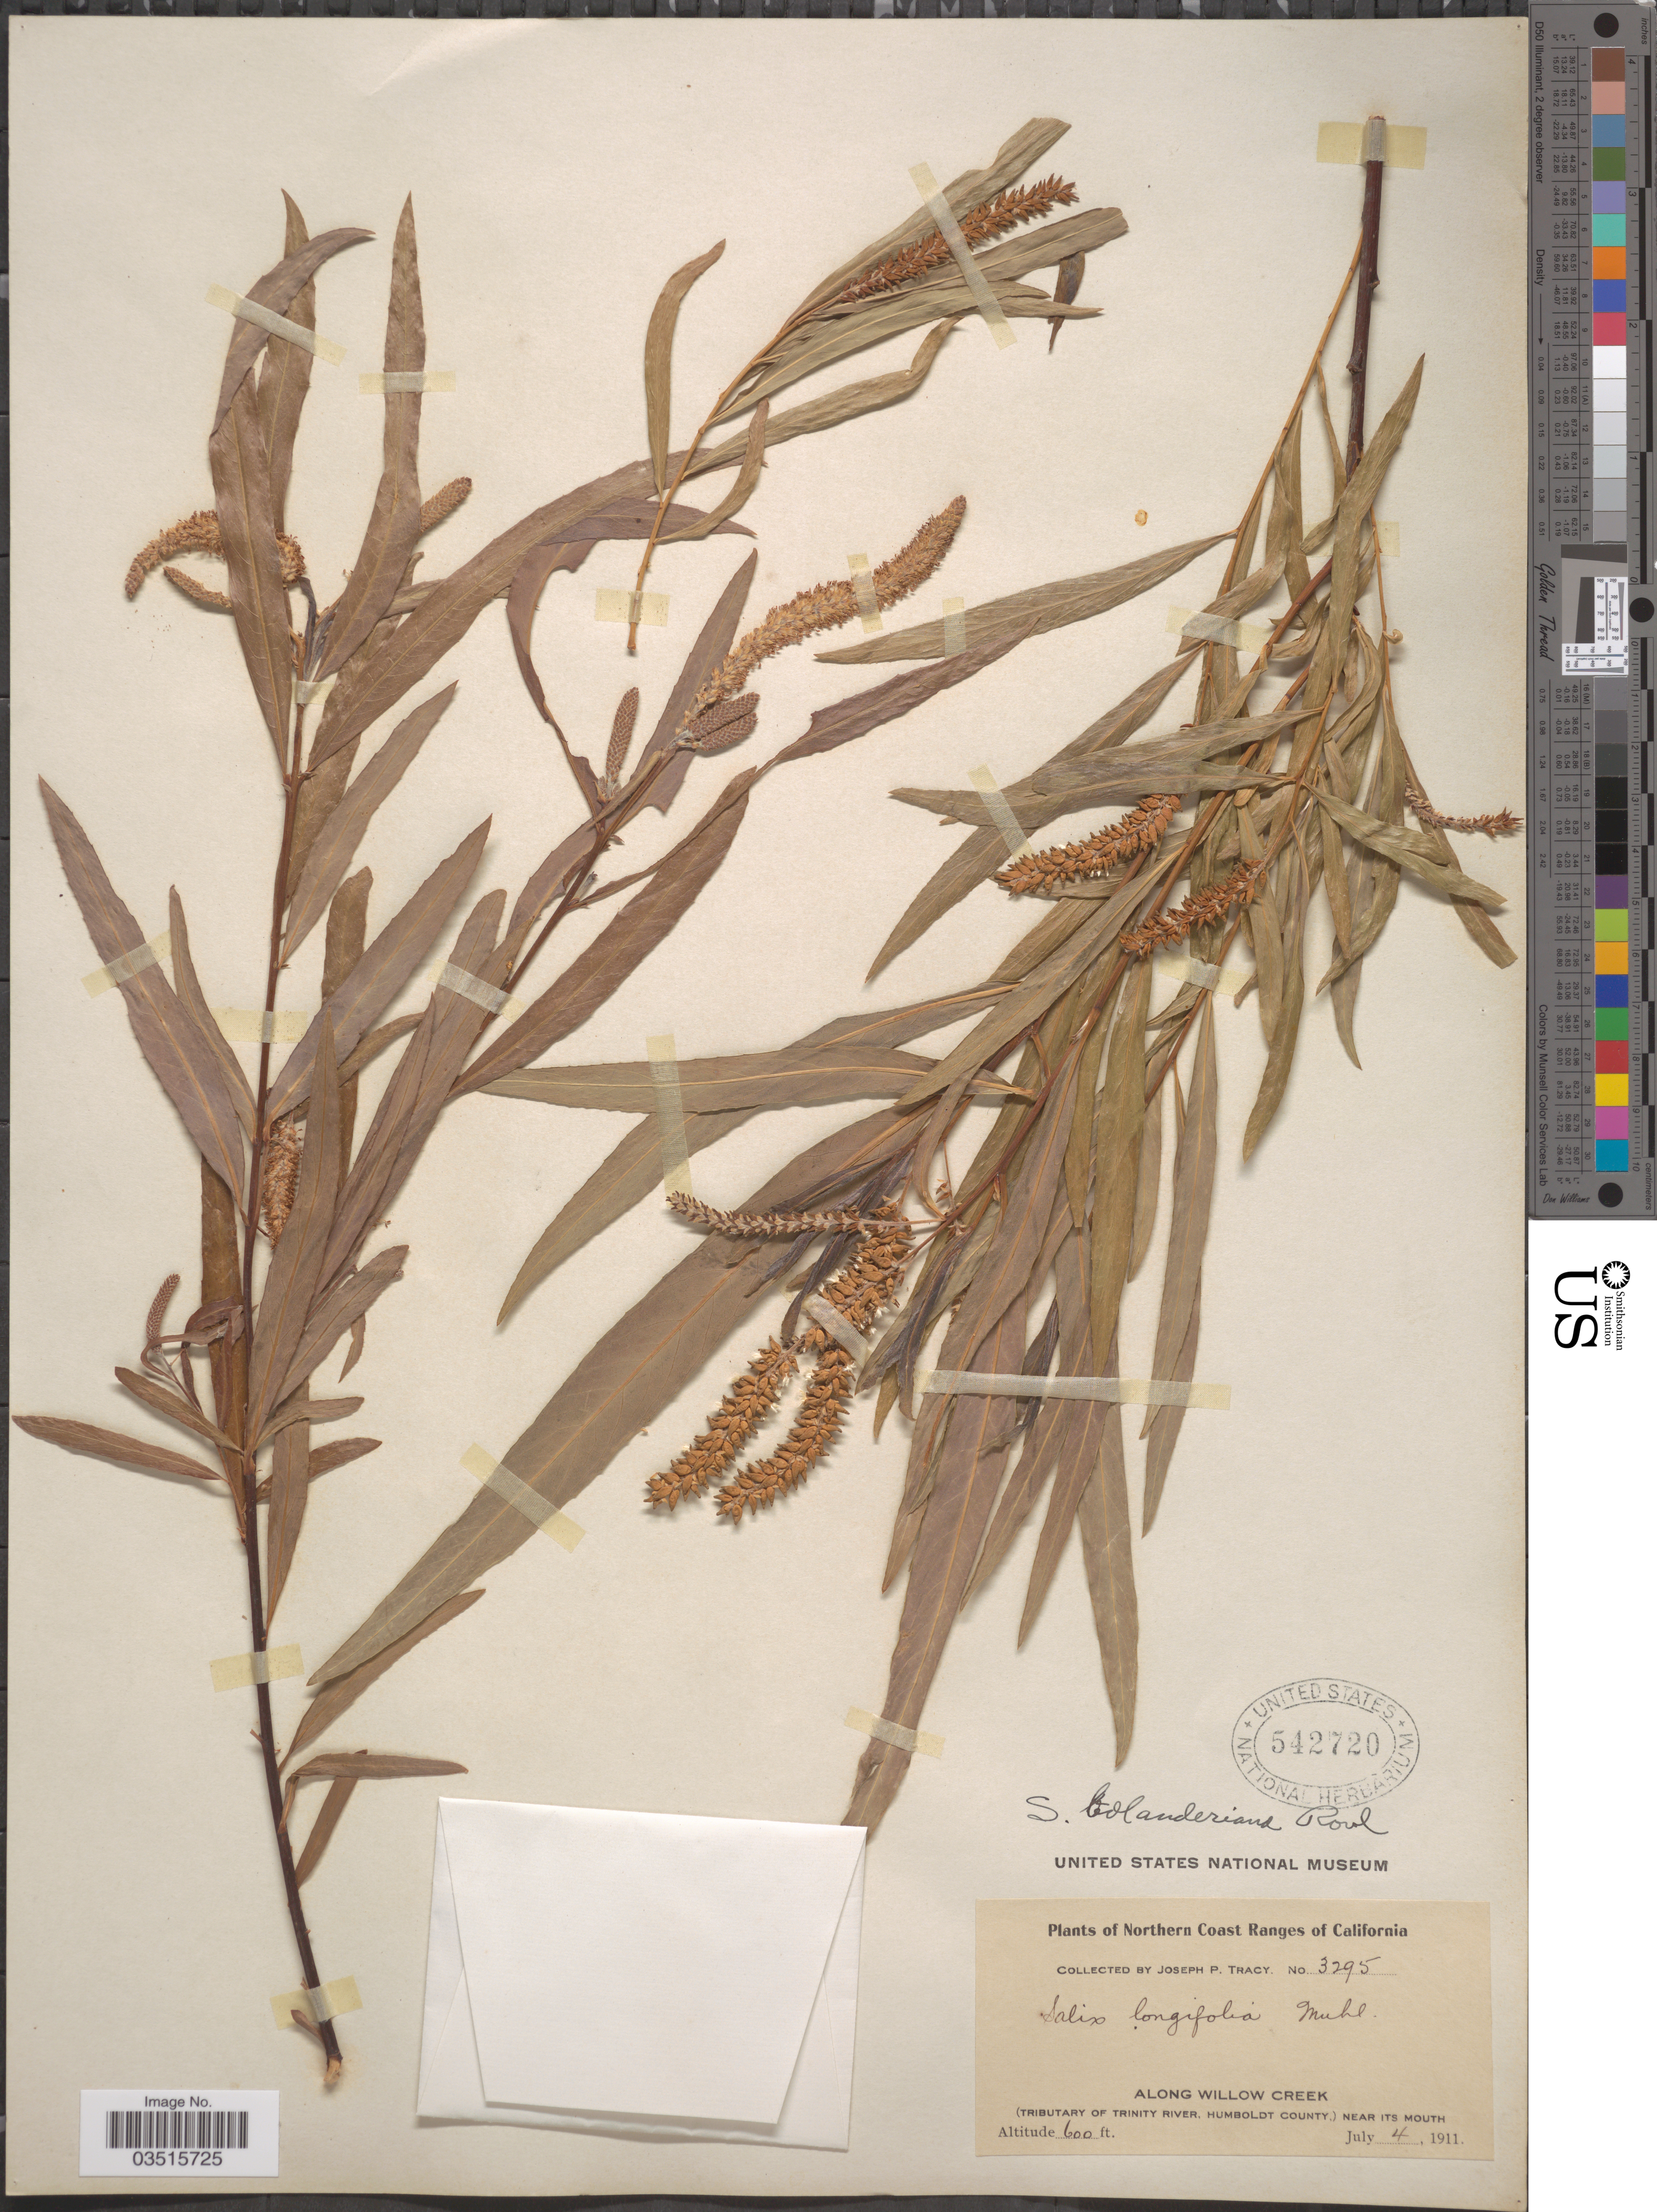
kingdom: Plantae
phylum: Tracheophyta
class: Magnoliopsida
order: Malpighiales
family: Salicaceae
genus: Salix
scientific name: Salix melanopsis var. gracilipes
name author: C.R. Ball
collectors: J. Tracy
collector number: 3295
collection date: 1911-07-04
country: United States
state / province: California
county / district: Humboldt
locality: Northern Coast Ranges of California. Along Willow Creek. (Tributary of Trinity River, Humboldt County,) near its mouth.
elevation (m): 183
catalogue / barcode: US 542720